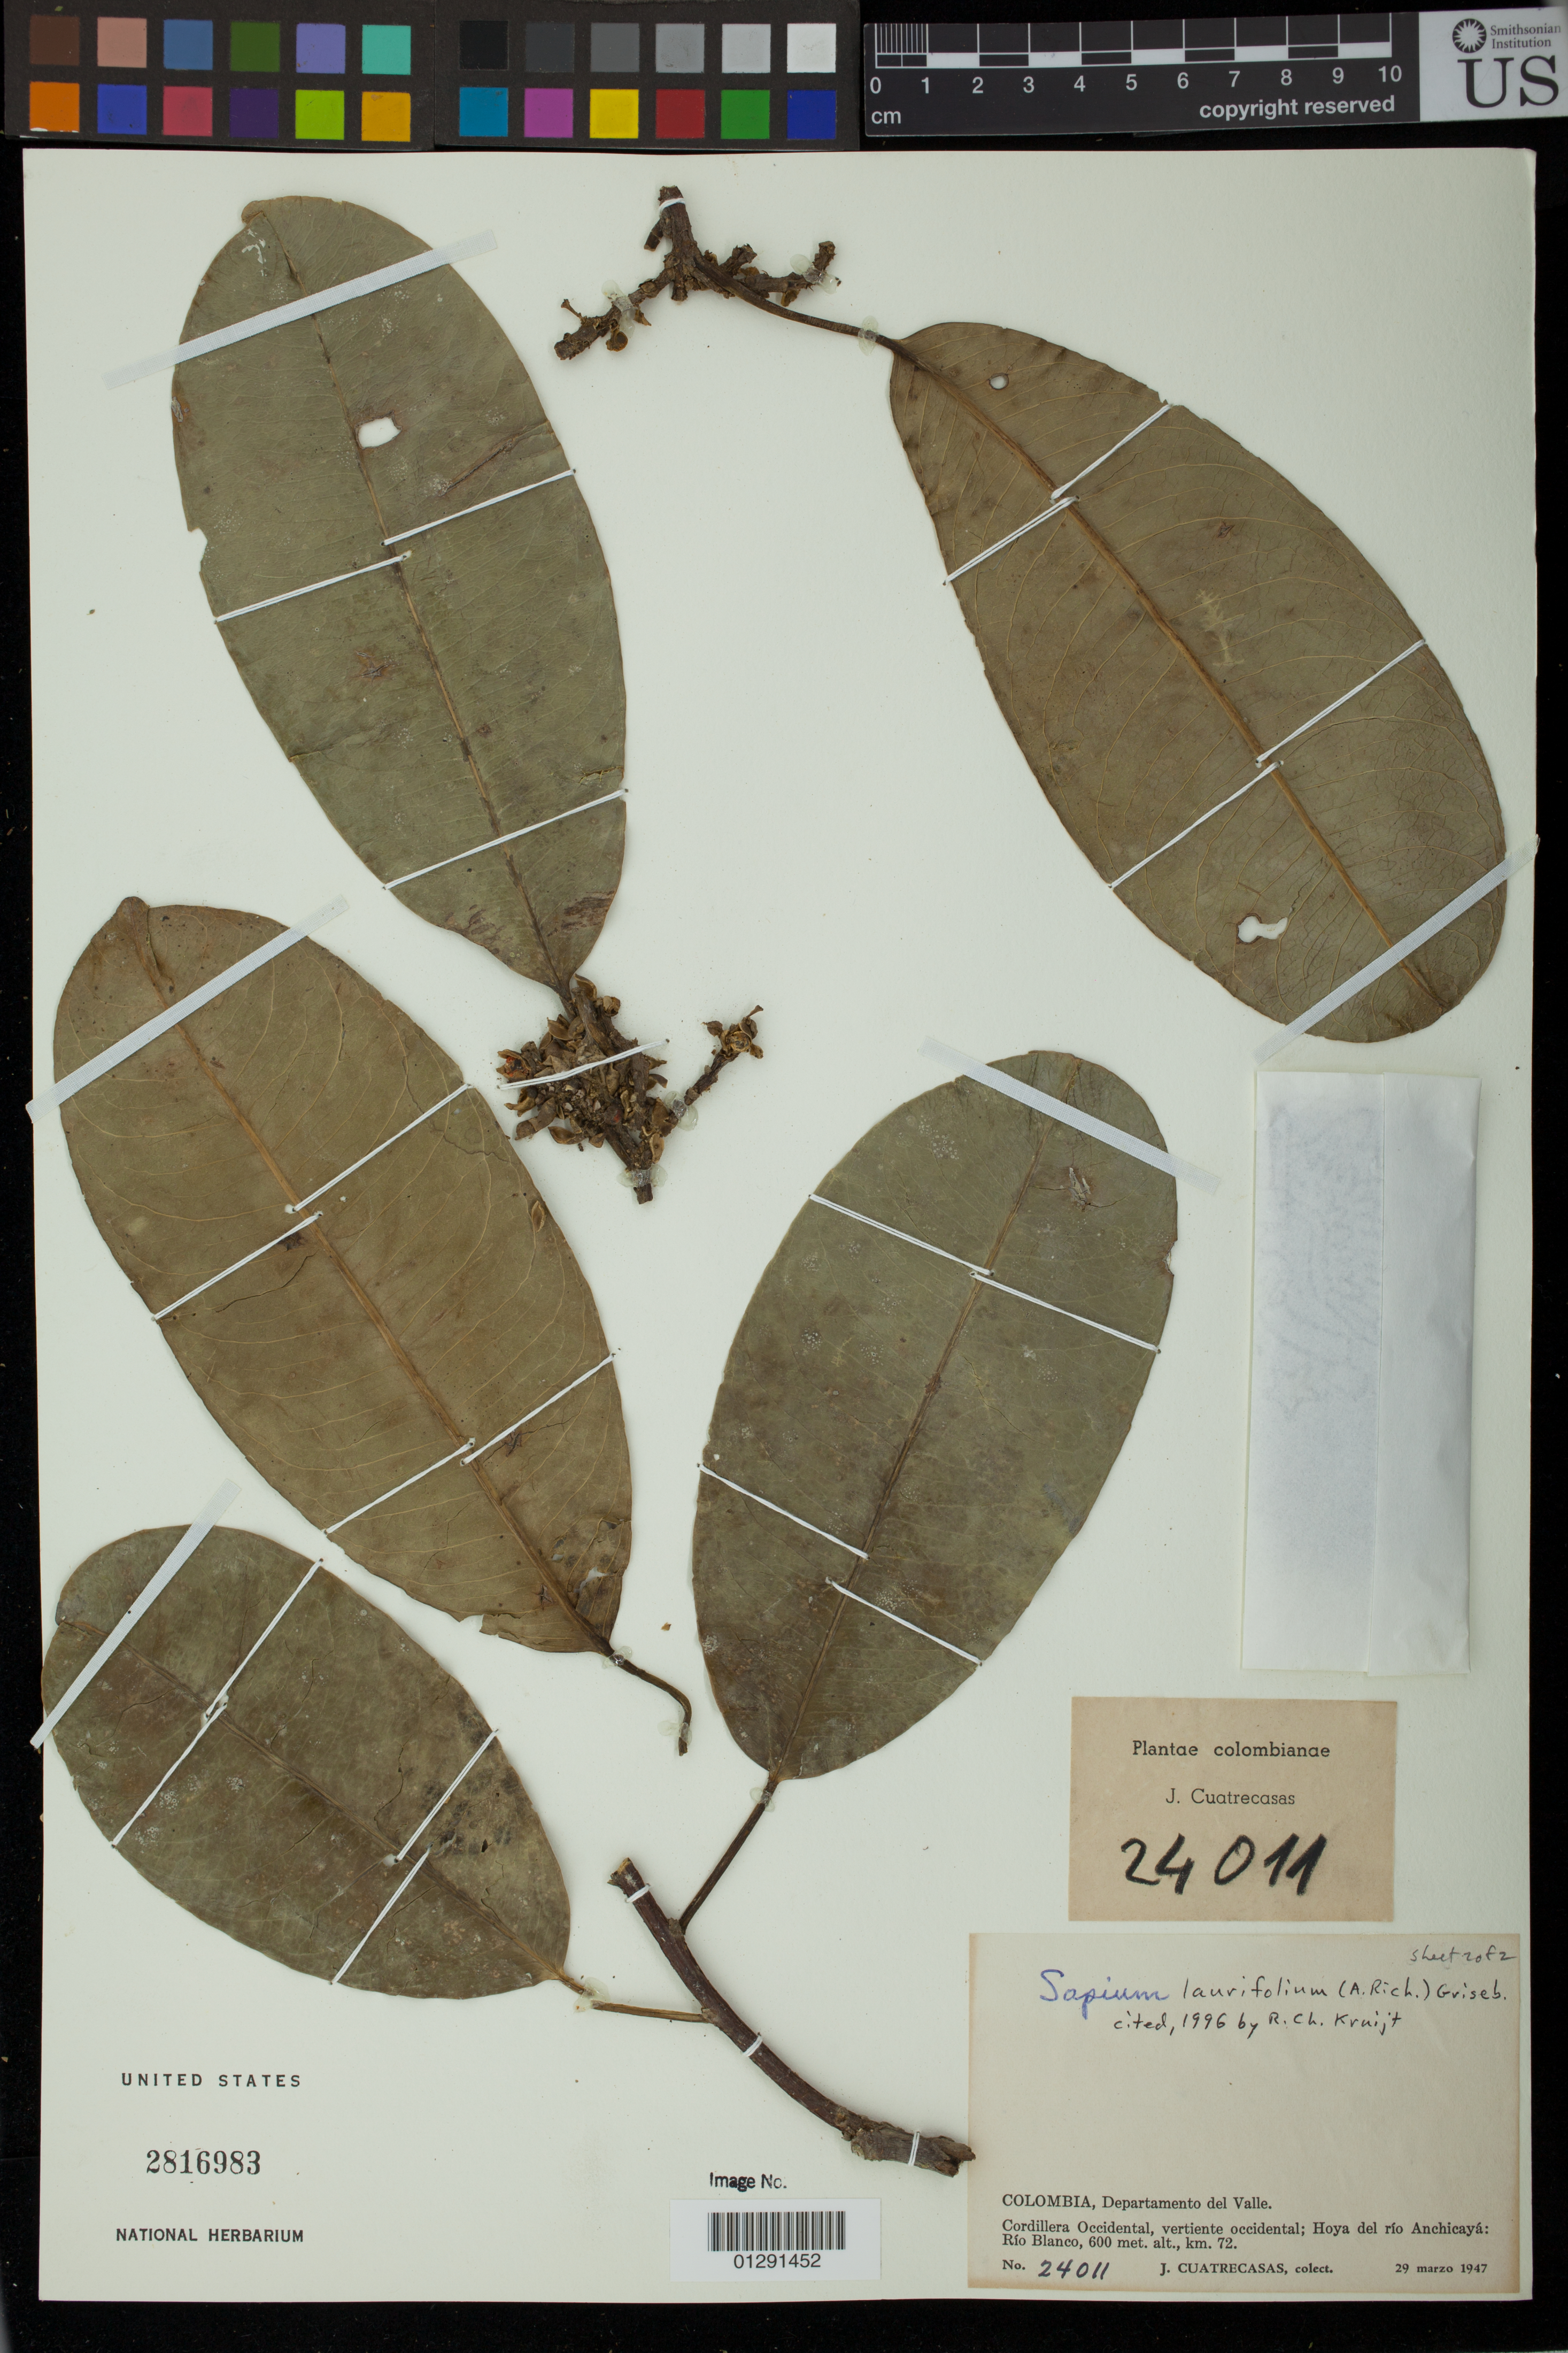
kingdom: Plantae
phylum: Tracheophyta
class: Magnoliopsida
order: Malpighiales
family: Euphorbiaceae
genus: Sapium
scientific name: Sapium lauriflorum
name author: (A. Rich.) Griseb.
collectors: J. Cuatrecasas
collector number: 24011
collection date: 1947-03-29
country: Colombia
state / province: Valle del Cauca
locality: Cordillera Occidental, vertiente oxxidental; Hoya del rio Anchicaya: Rio Blanco. km 72.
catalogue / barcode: US 2816983